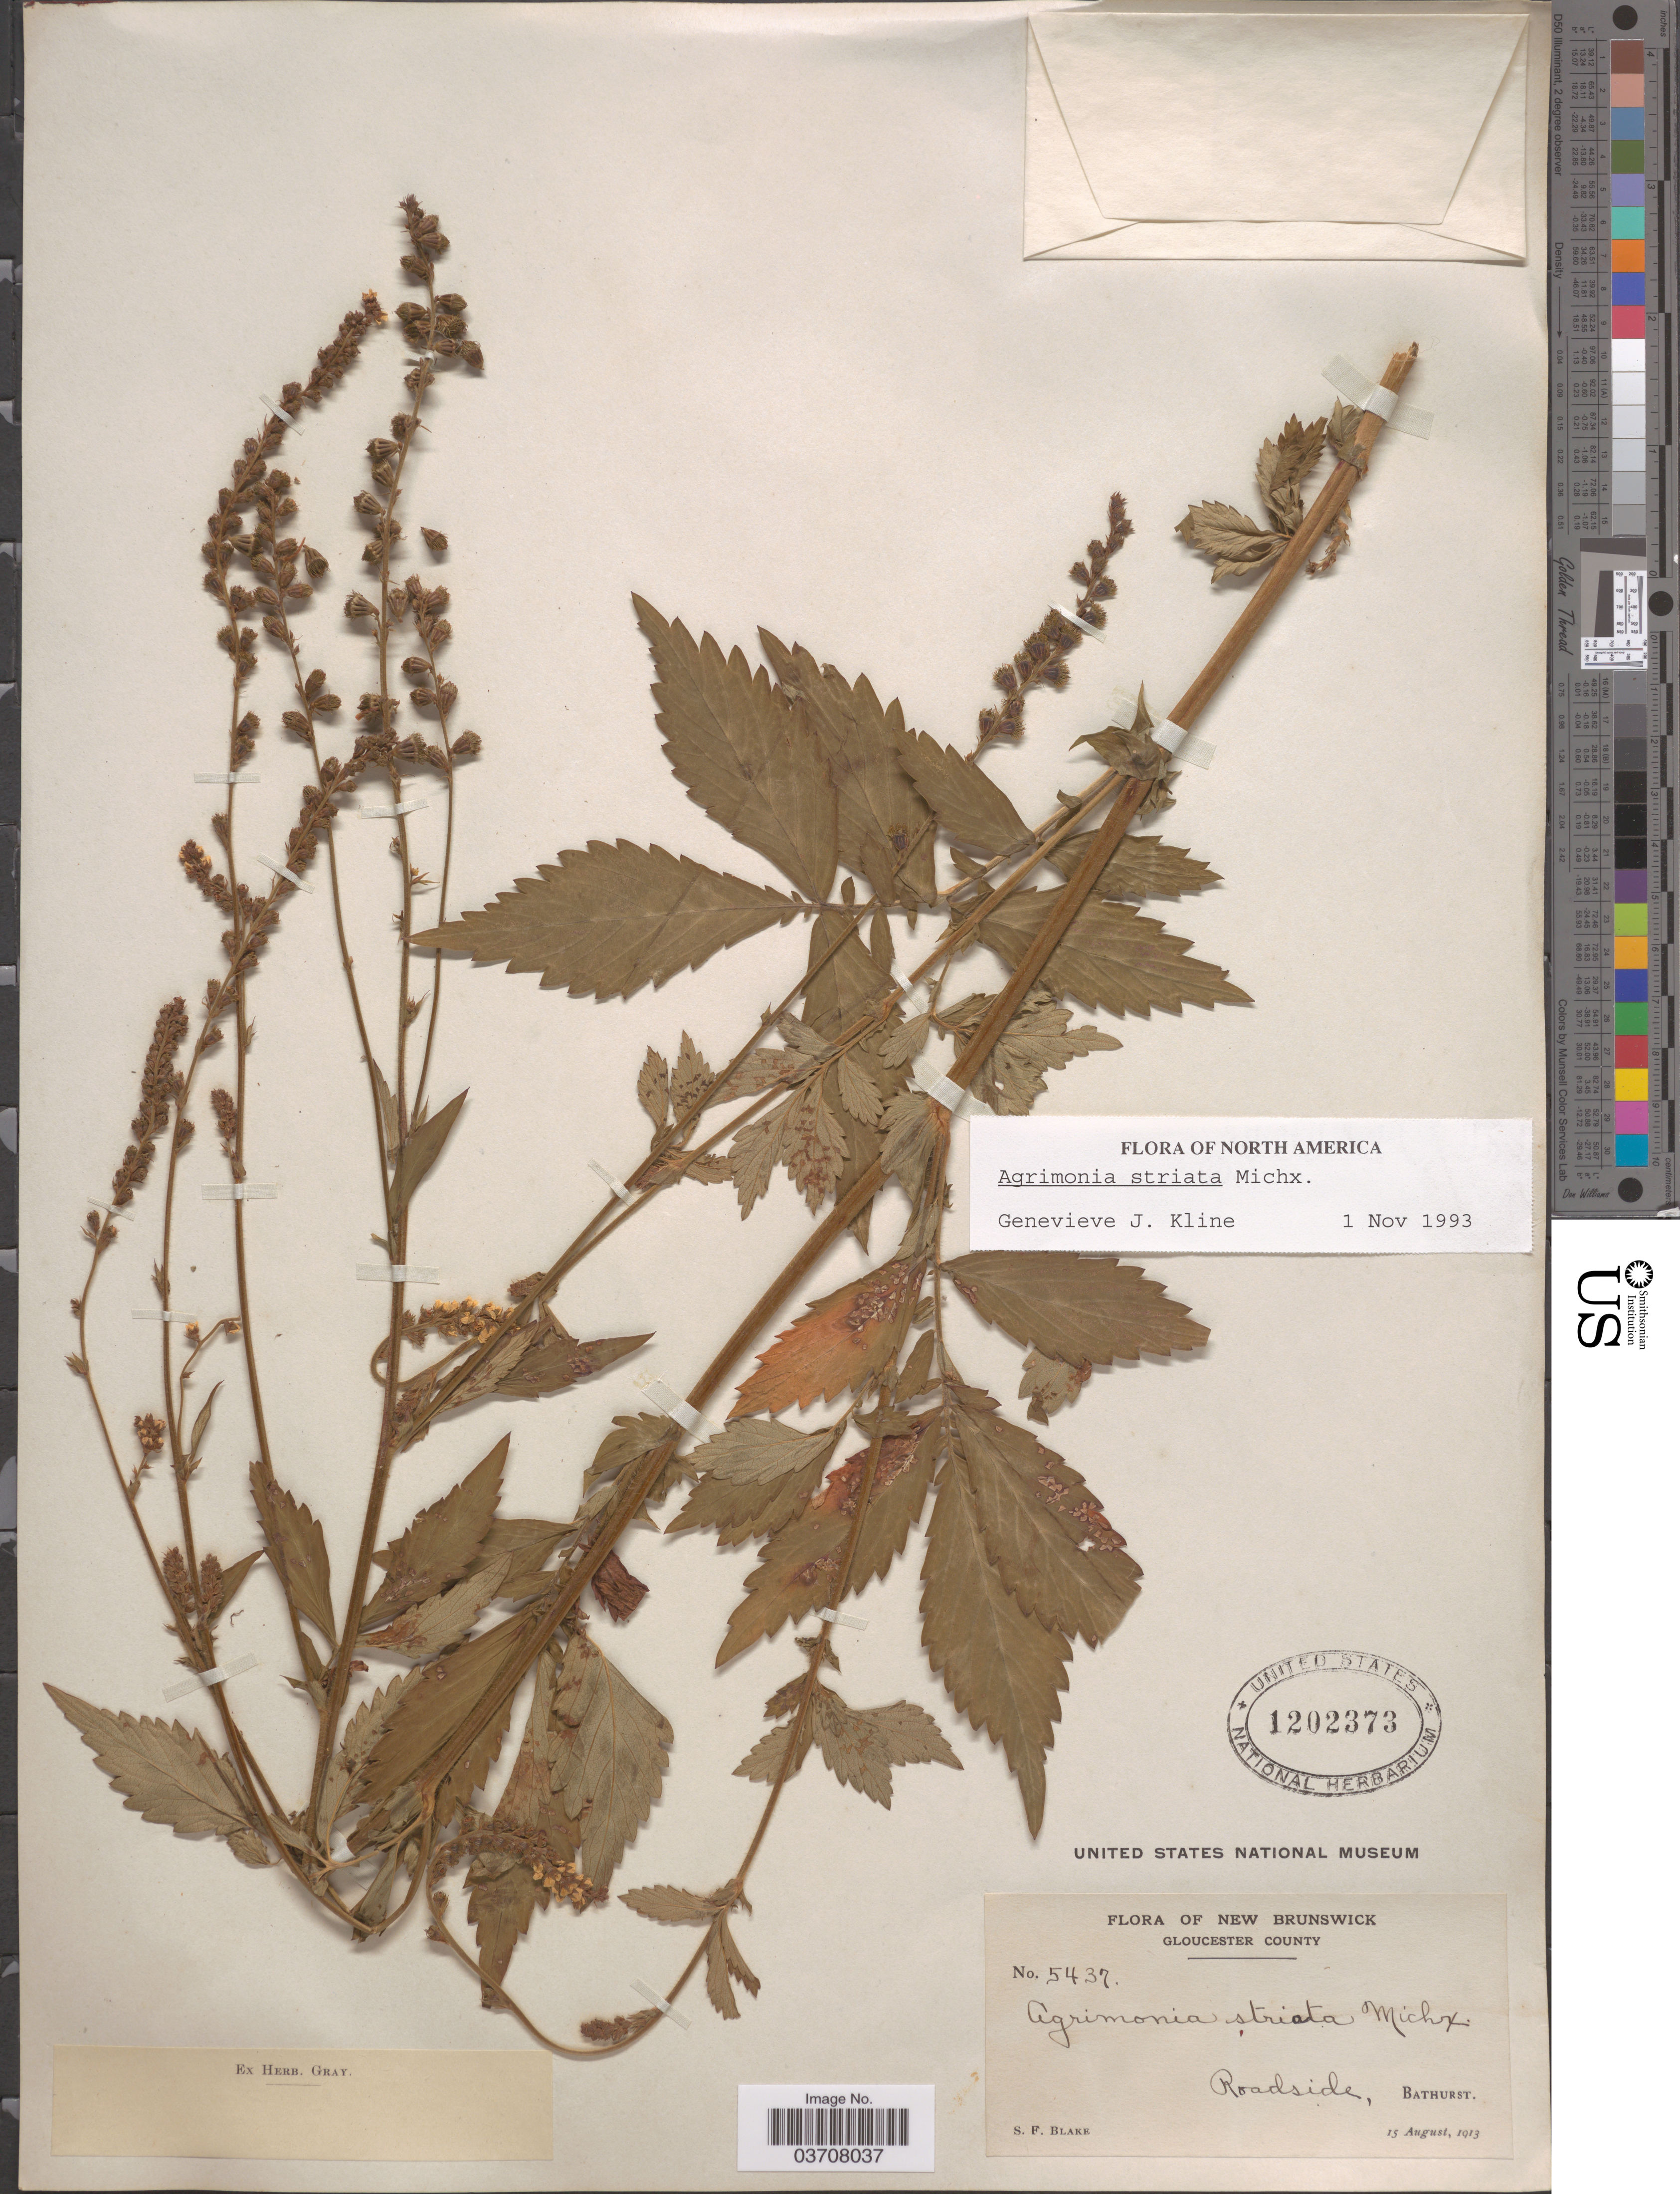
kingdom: Plantae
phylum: Tracheophyta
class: Magnoliopsida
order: Rosales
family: Rosaceae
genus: Agrimonia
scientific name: Agrimonia striata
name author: Michx.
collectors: S. Blake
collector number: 5437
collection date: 1913-08-15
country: Canada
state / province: New Brunswick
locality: Gloucester County. Roadside, Bathurst.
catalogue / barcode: US 1202373